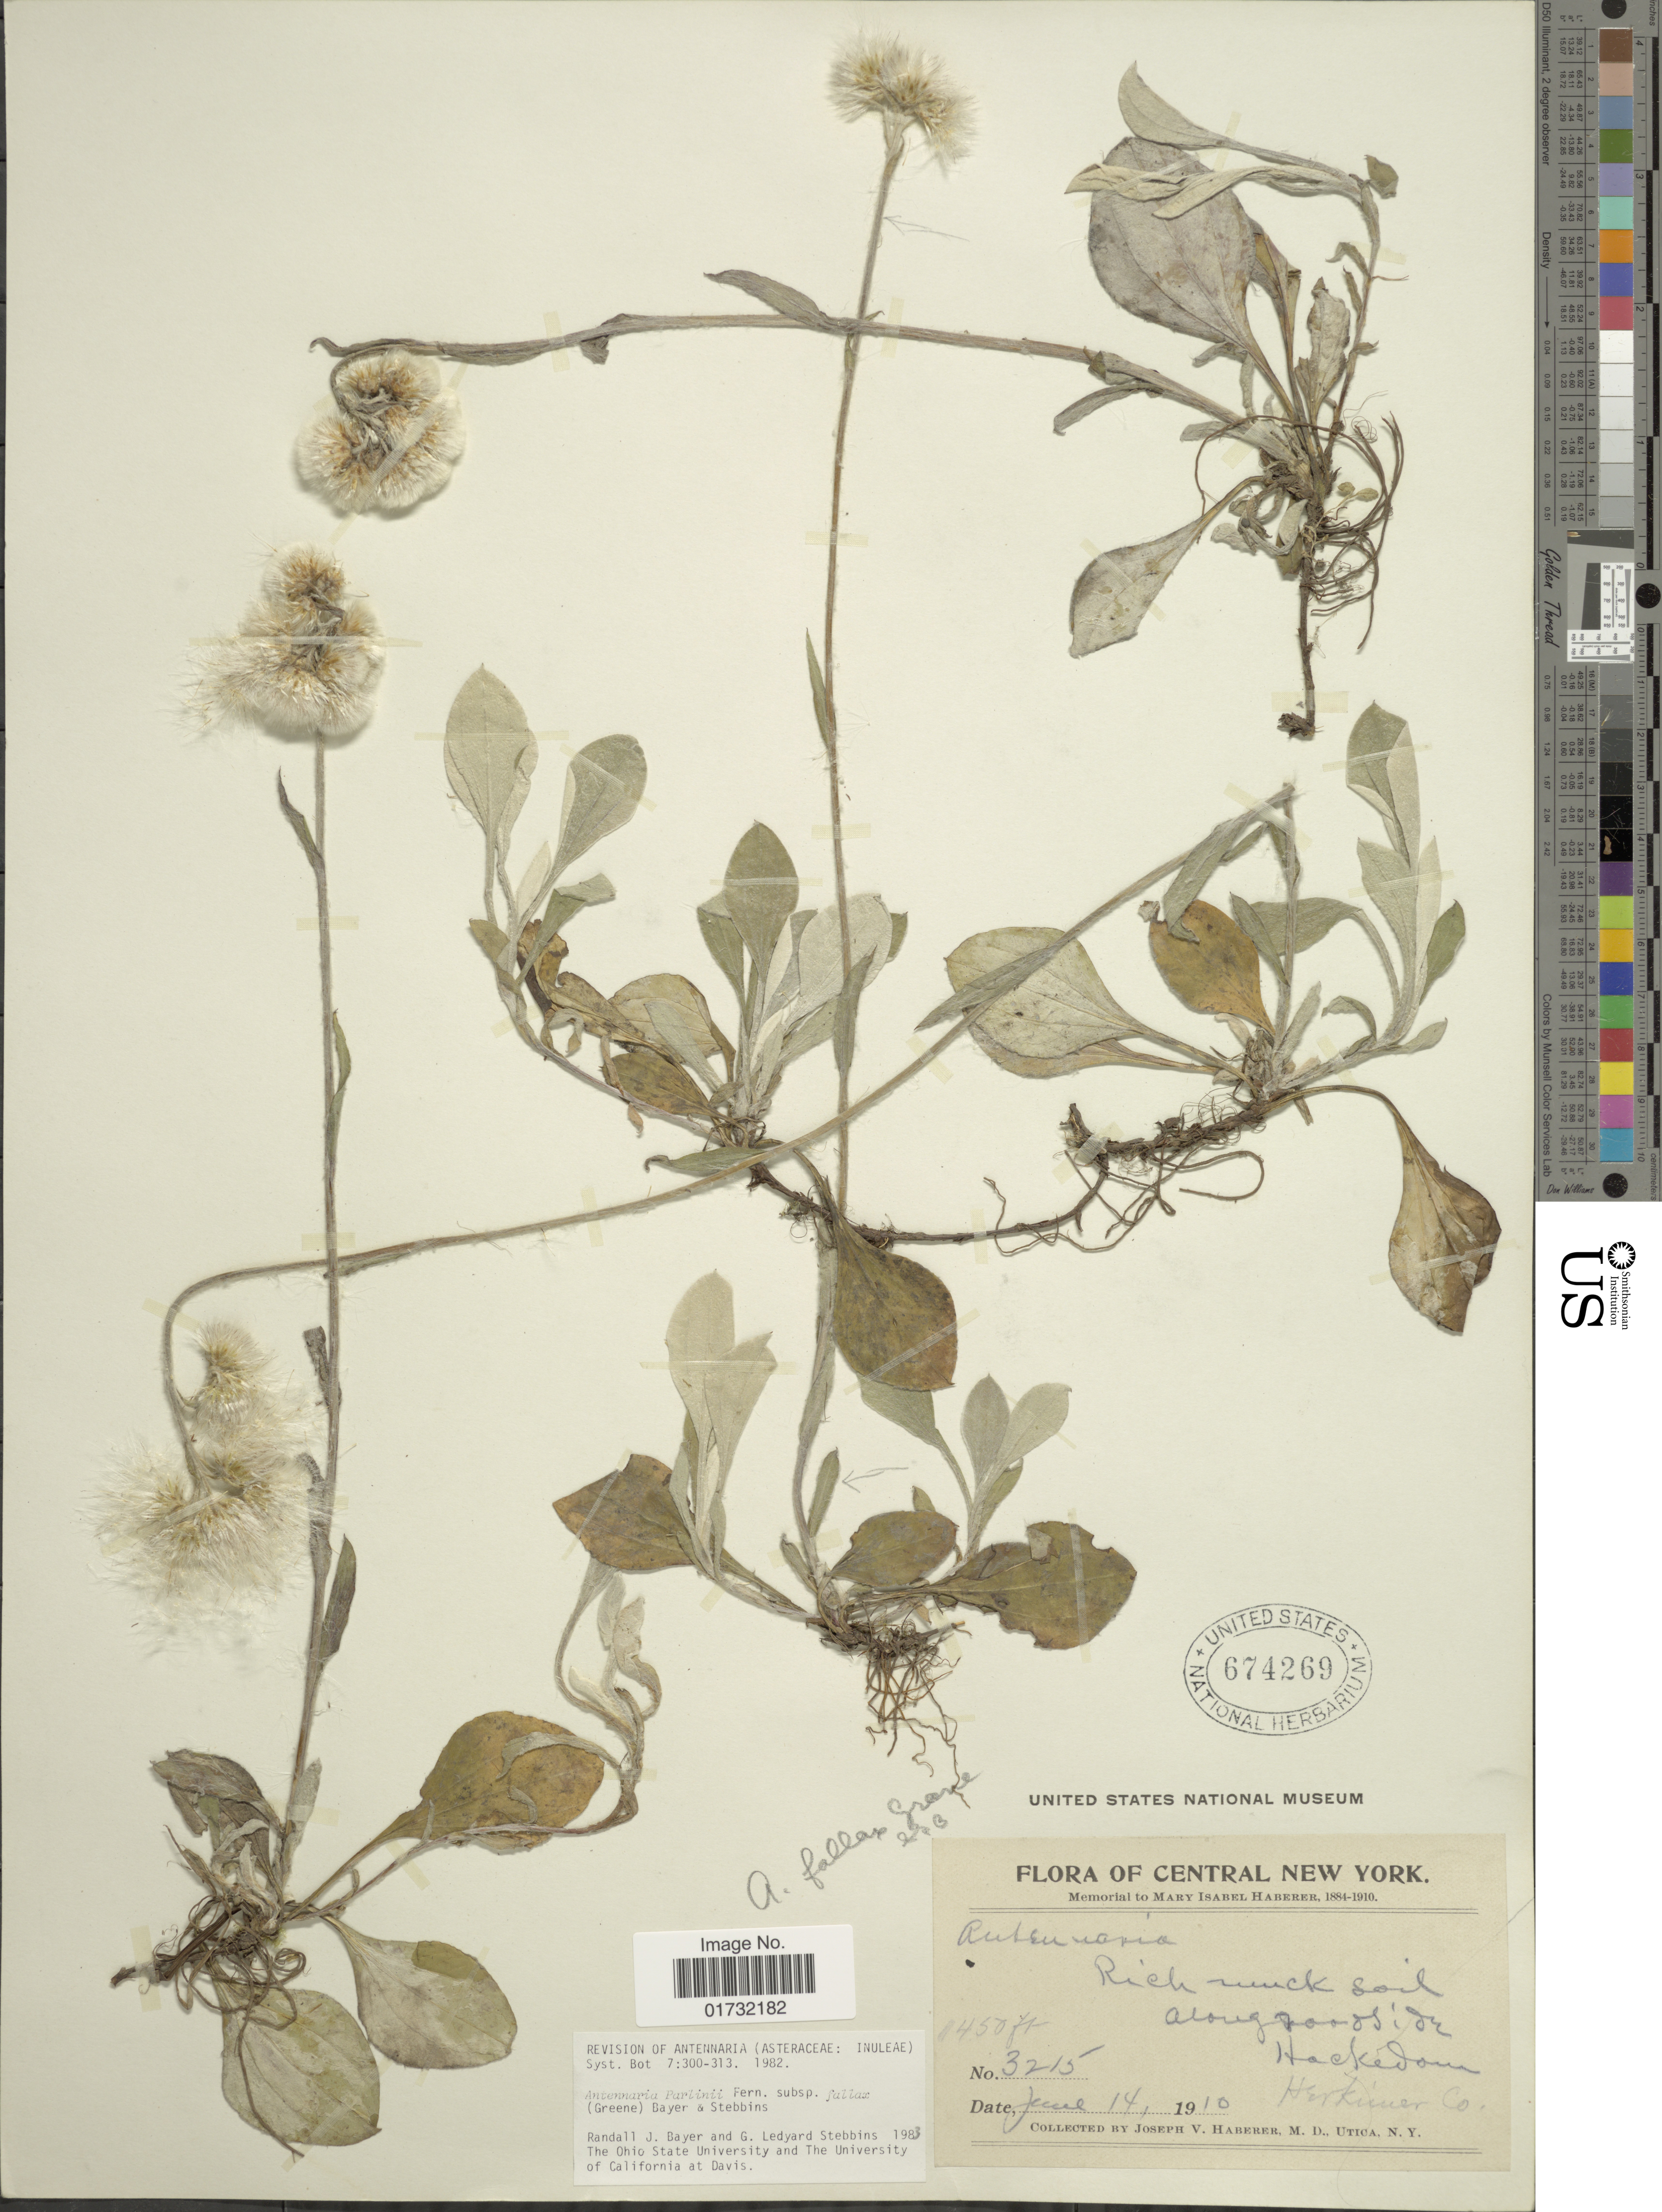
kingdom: Plantae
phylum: Tracheophyta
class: Magnoliopsida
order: Asterales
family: Asteraceae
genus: Antennaria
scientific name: Antennaria parlinii subsp. fallax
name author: (Greene) R.J. Bayer & Stebbins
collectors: J. V. Haberer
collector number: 3215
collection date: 1910-06-14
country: United States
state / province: New York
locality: Central New York. Hackedam. Herkimer Co.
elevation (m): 442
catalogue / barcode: US 674269